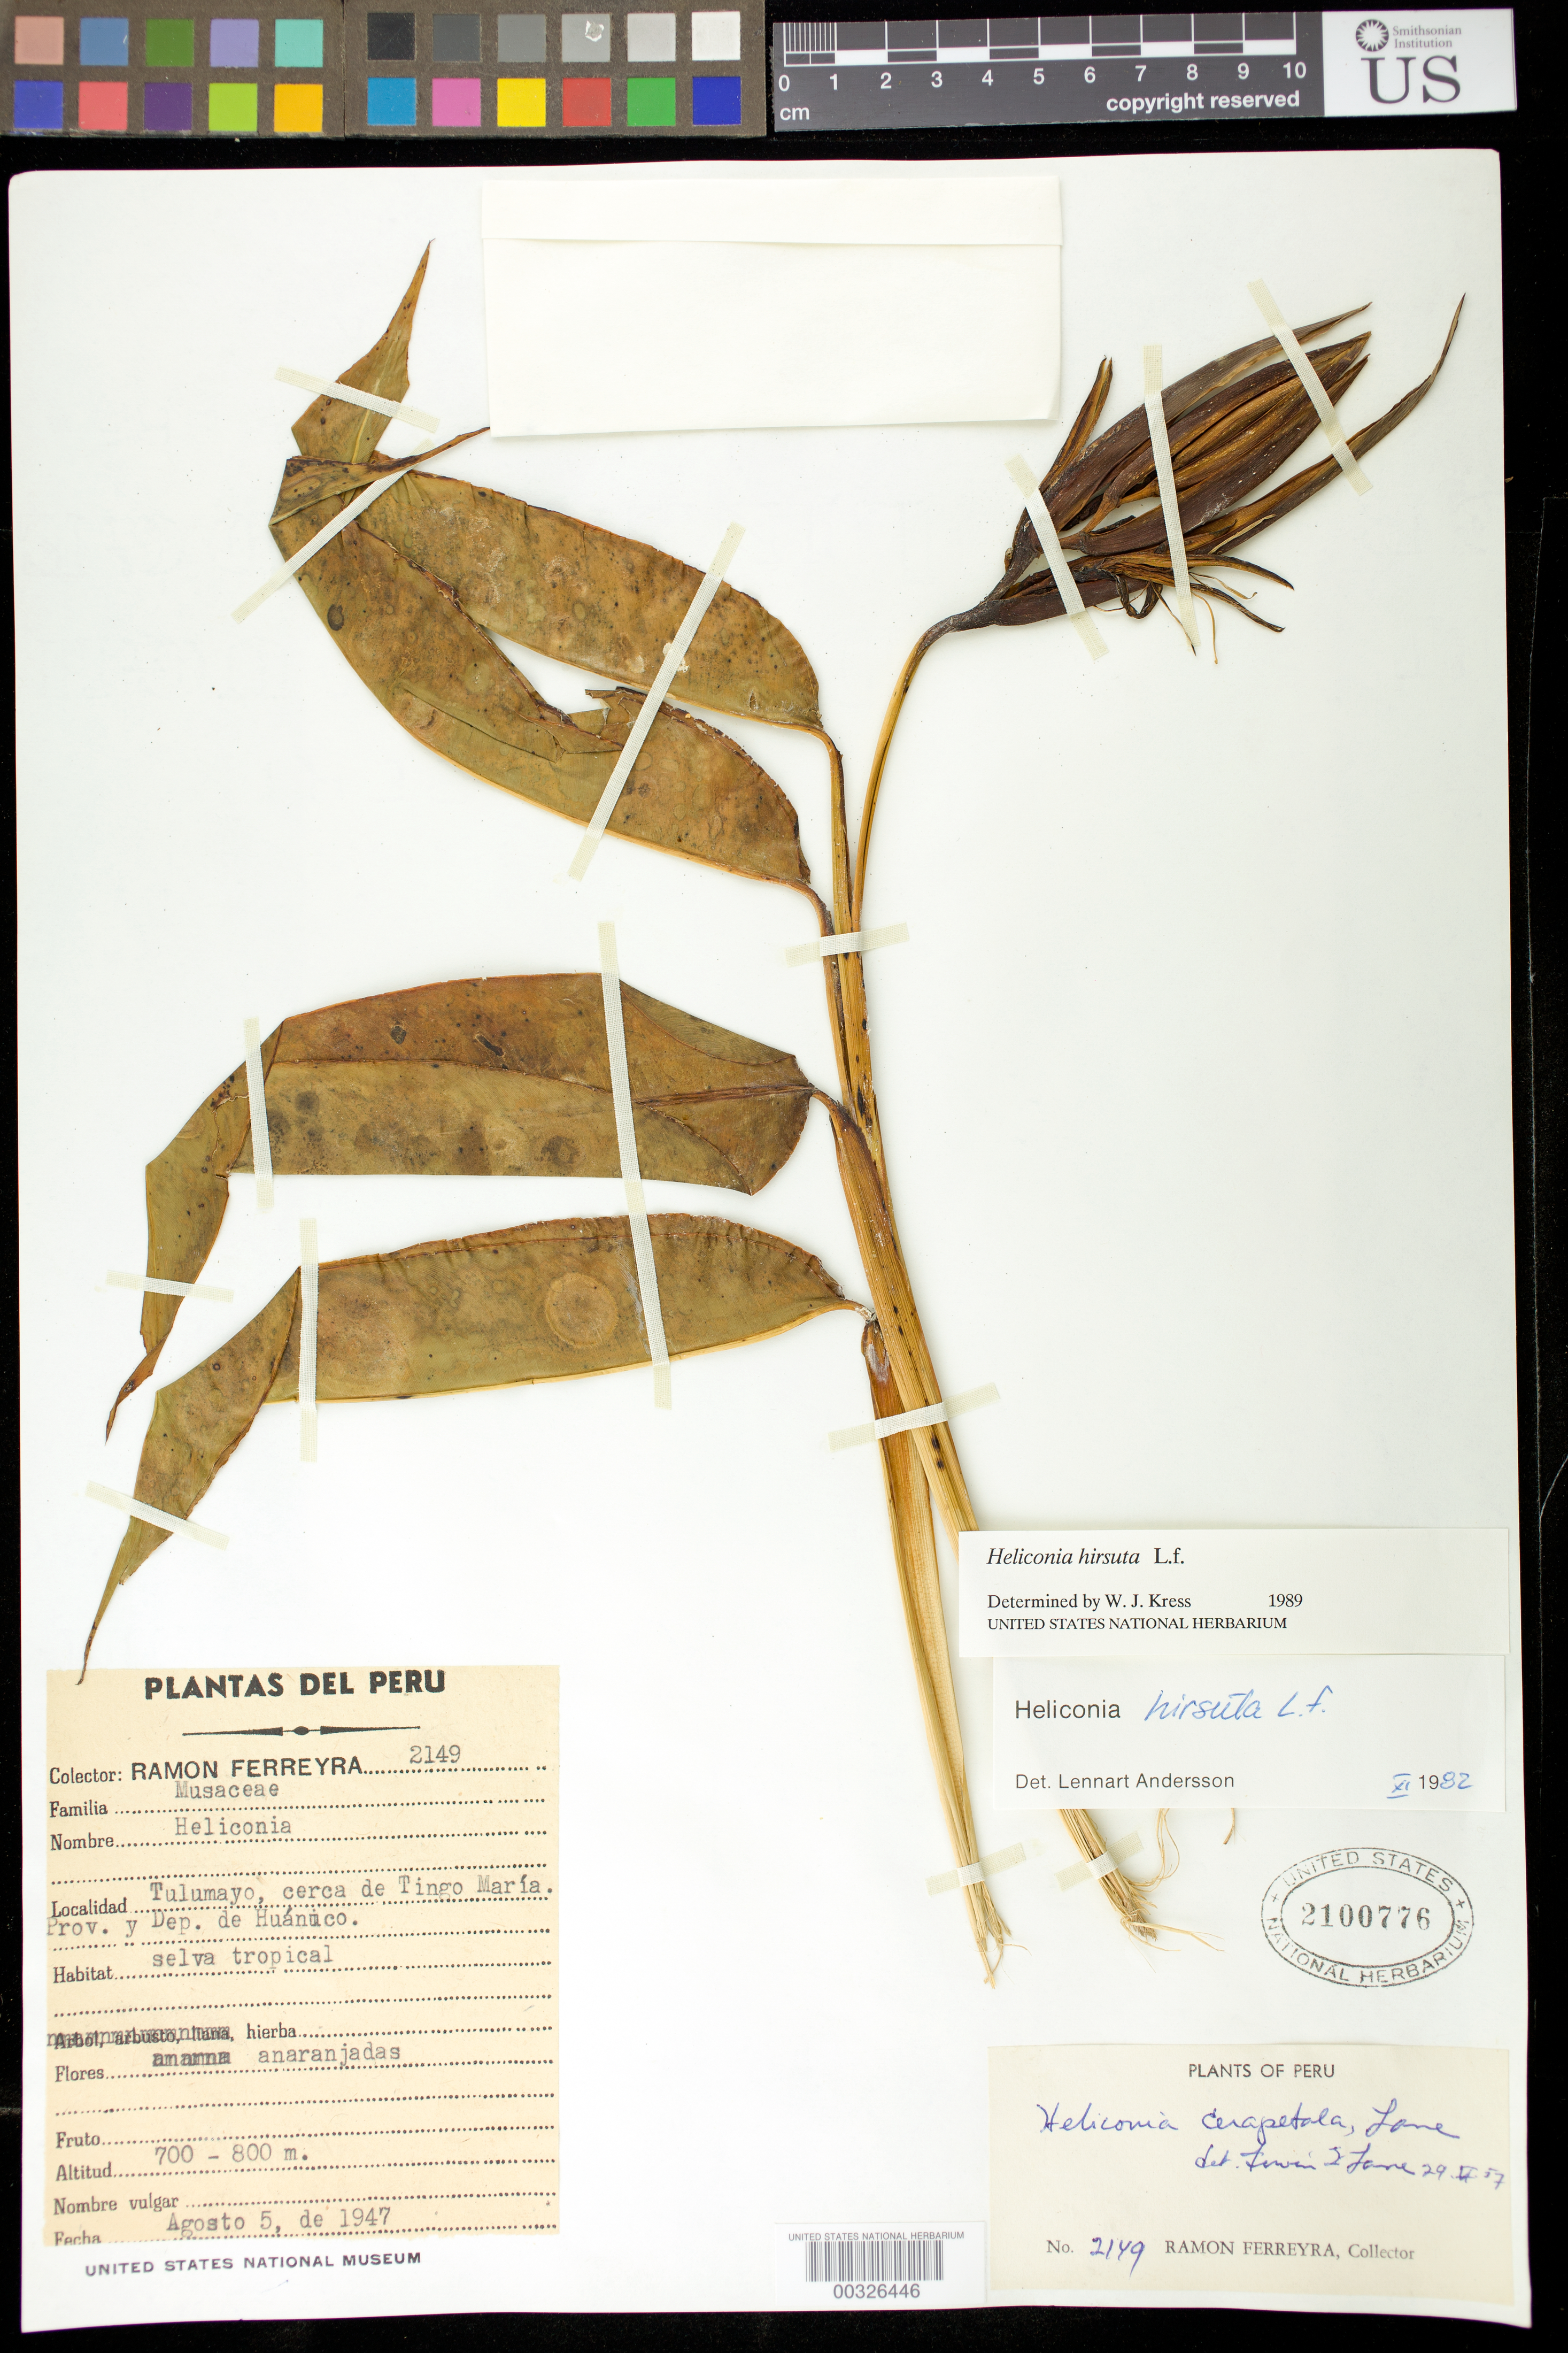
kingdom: Plantae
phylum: Tracheophyta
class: Liliopsida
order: Zingiberales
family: Heliconiaceae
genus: Heliconia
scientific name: Heliconia hirsuta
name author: L. f.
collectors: R. A. Ferreyra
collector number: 2149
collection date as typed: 05 Aug 1947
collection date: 1947-08-05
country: Peru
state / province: Huánuco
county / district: Huánuco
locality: Tulumayo, near Tingo María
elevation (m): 700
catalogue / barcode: US 2100776